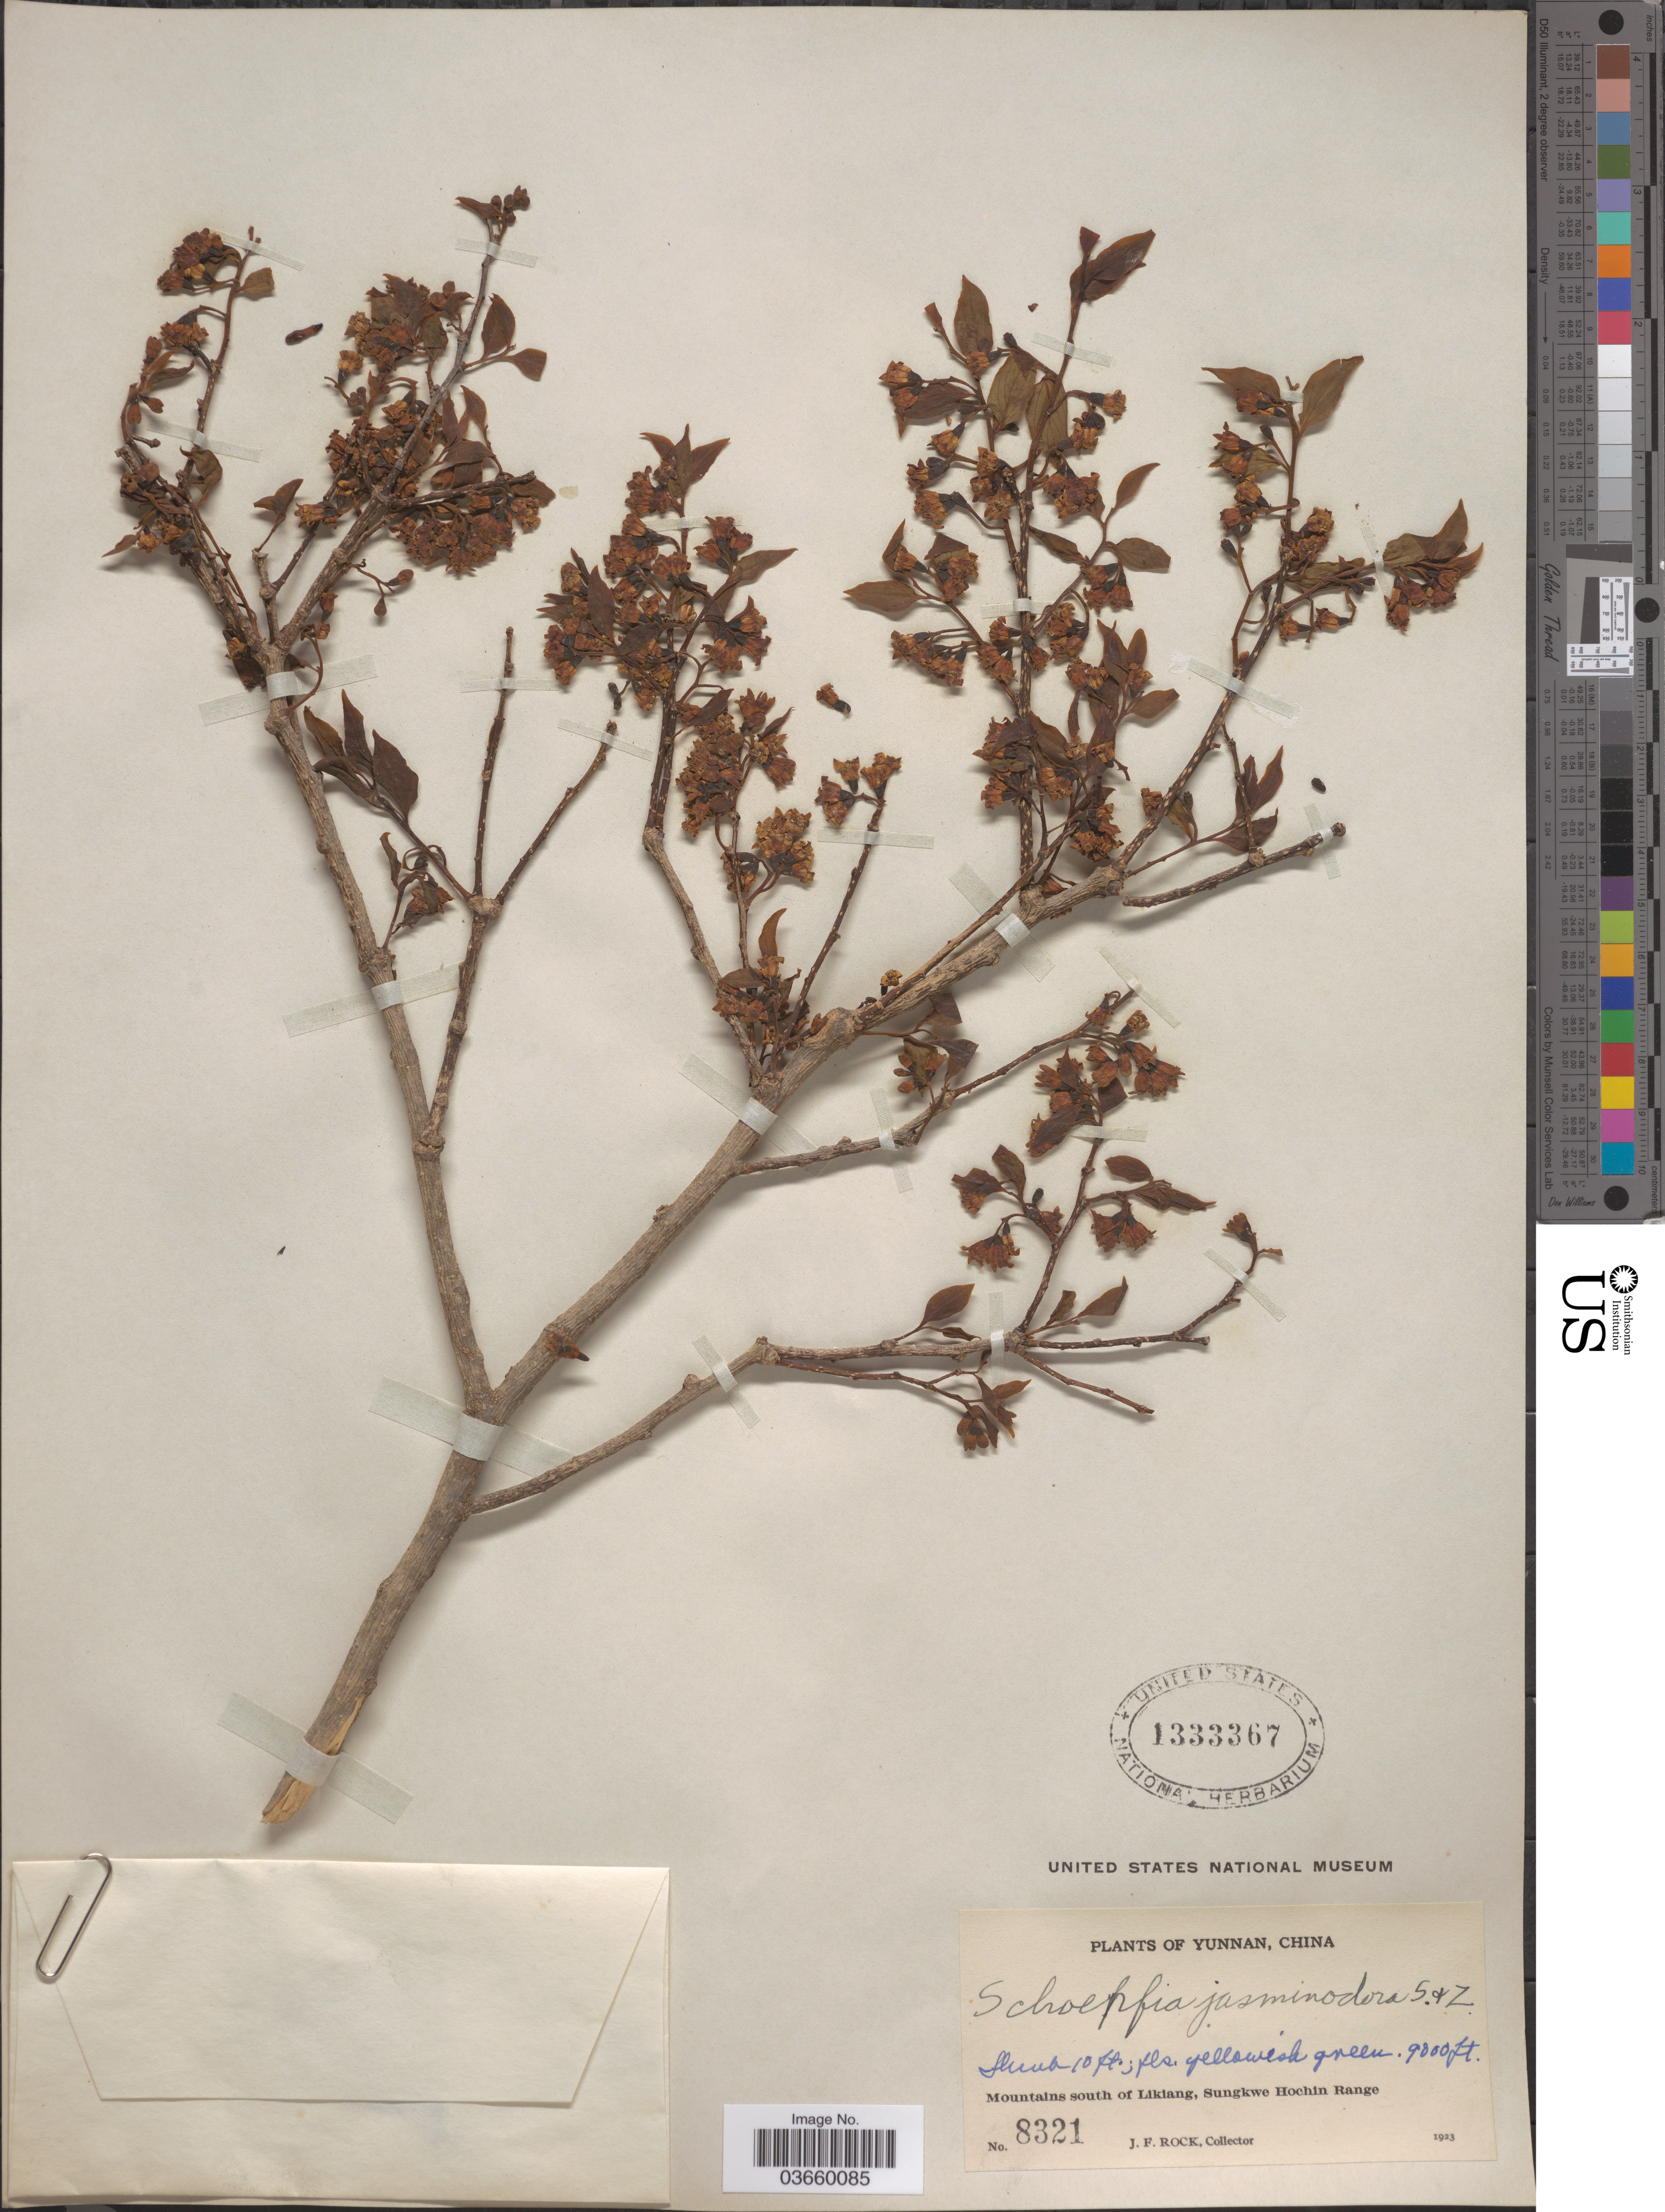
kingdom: Plantae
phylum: Tracheophyta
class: Magnoliopsida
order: Santalales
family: Schoepfiaceae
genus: Schoepfia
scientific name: Schoepfia jasminodora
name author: Zucc. & Siebold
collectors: J. Rock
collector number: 8321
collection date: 1923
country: China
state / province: Yunnan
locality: Mountains south of Likiang, Sungkwe Hochin Range.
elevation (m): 2743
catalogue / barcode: US 1333367